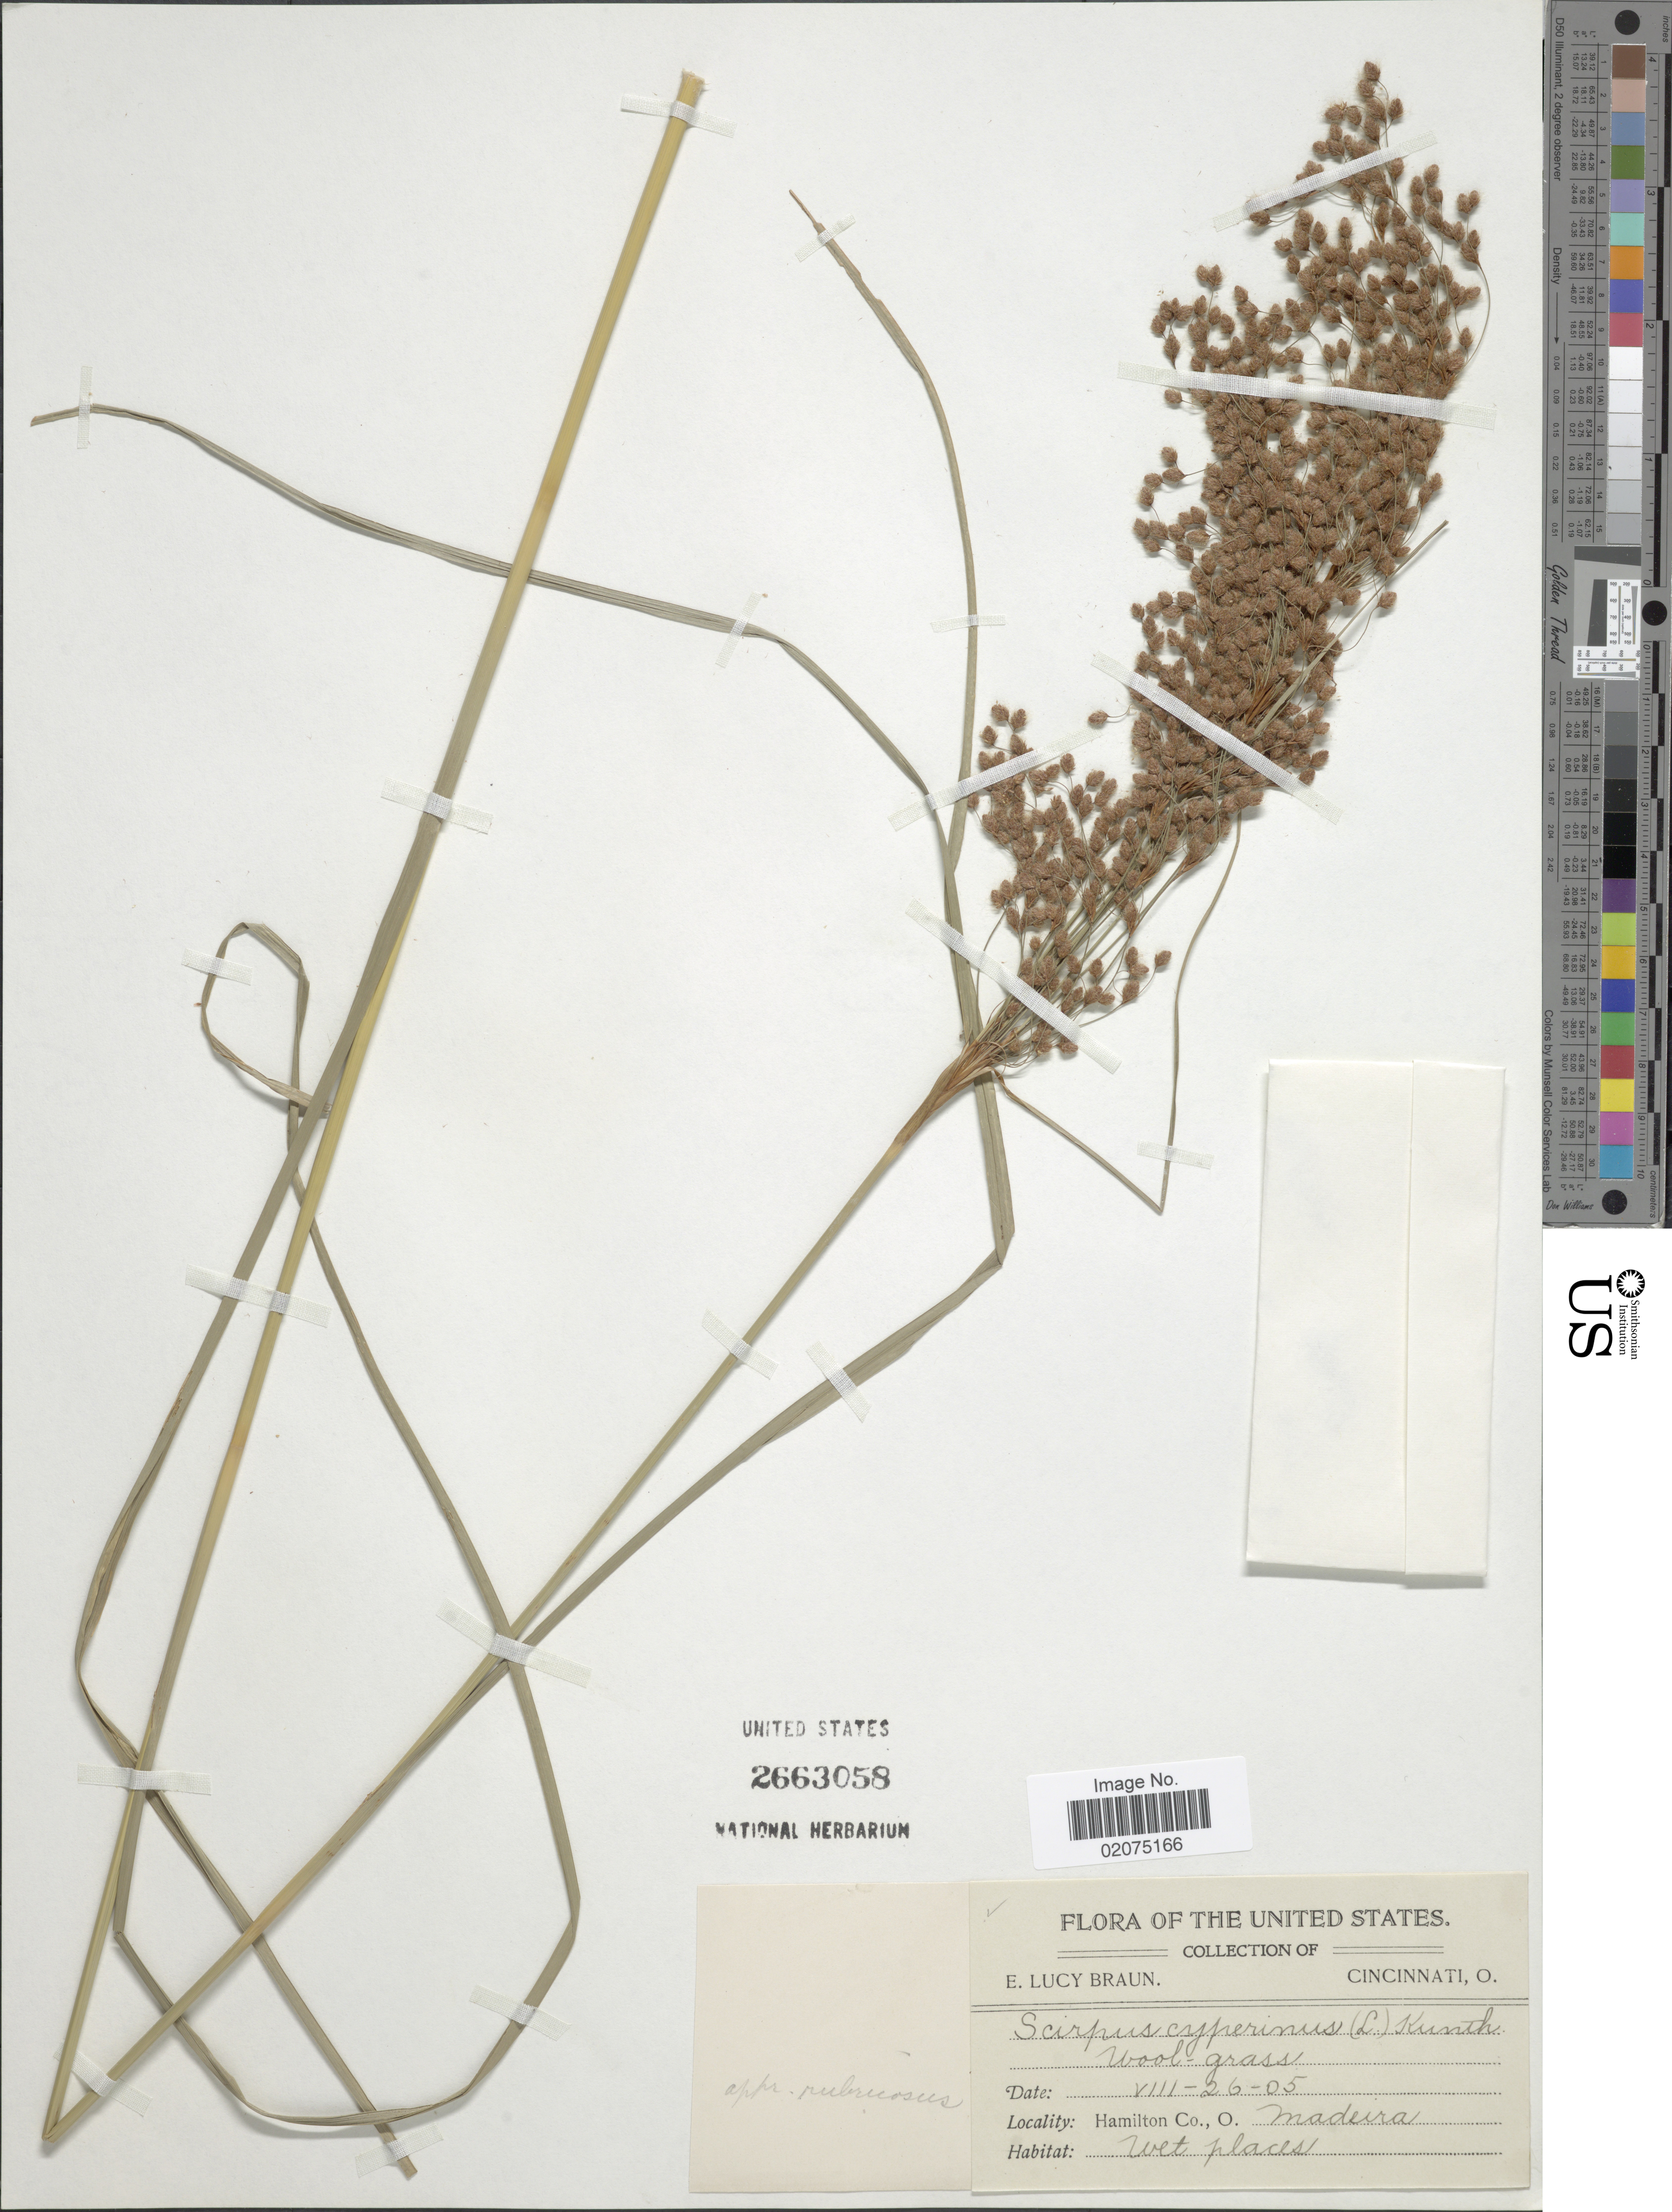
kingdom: Plantae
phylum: Tracheophyta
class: Liliopsida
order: Poales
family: Cyperaceae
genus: Scirpus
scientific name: Scirpus cyperinus (L.) Kunth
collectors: E. L. Braun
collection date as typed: Transcribed d/m/y: 26/8/5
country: United States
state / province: Ohio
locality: Hamilton Co, O., Madeira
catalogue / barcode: US 2663058